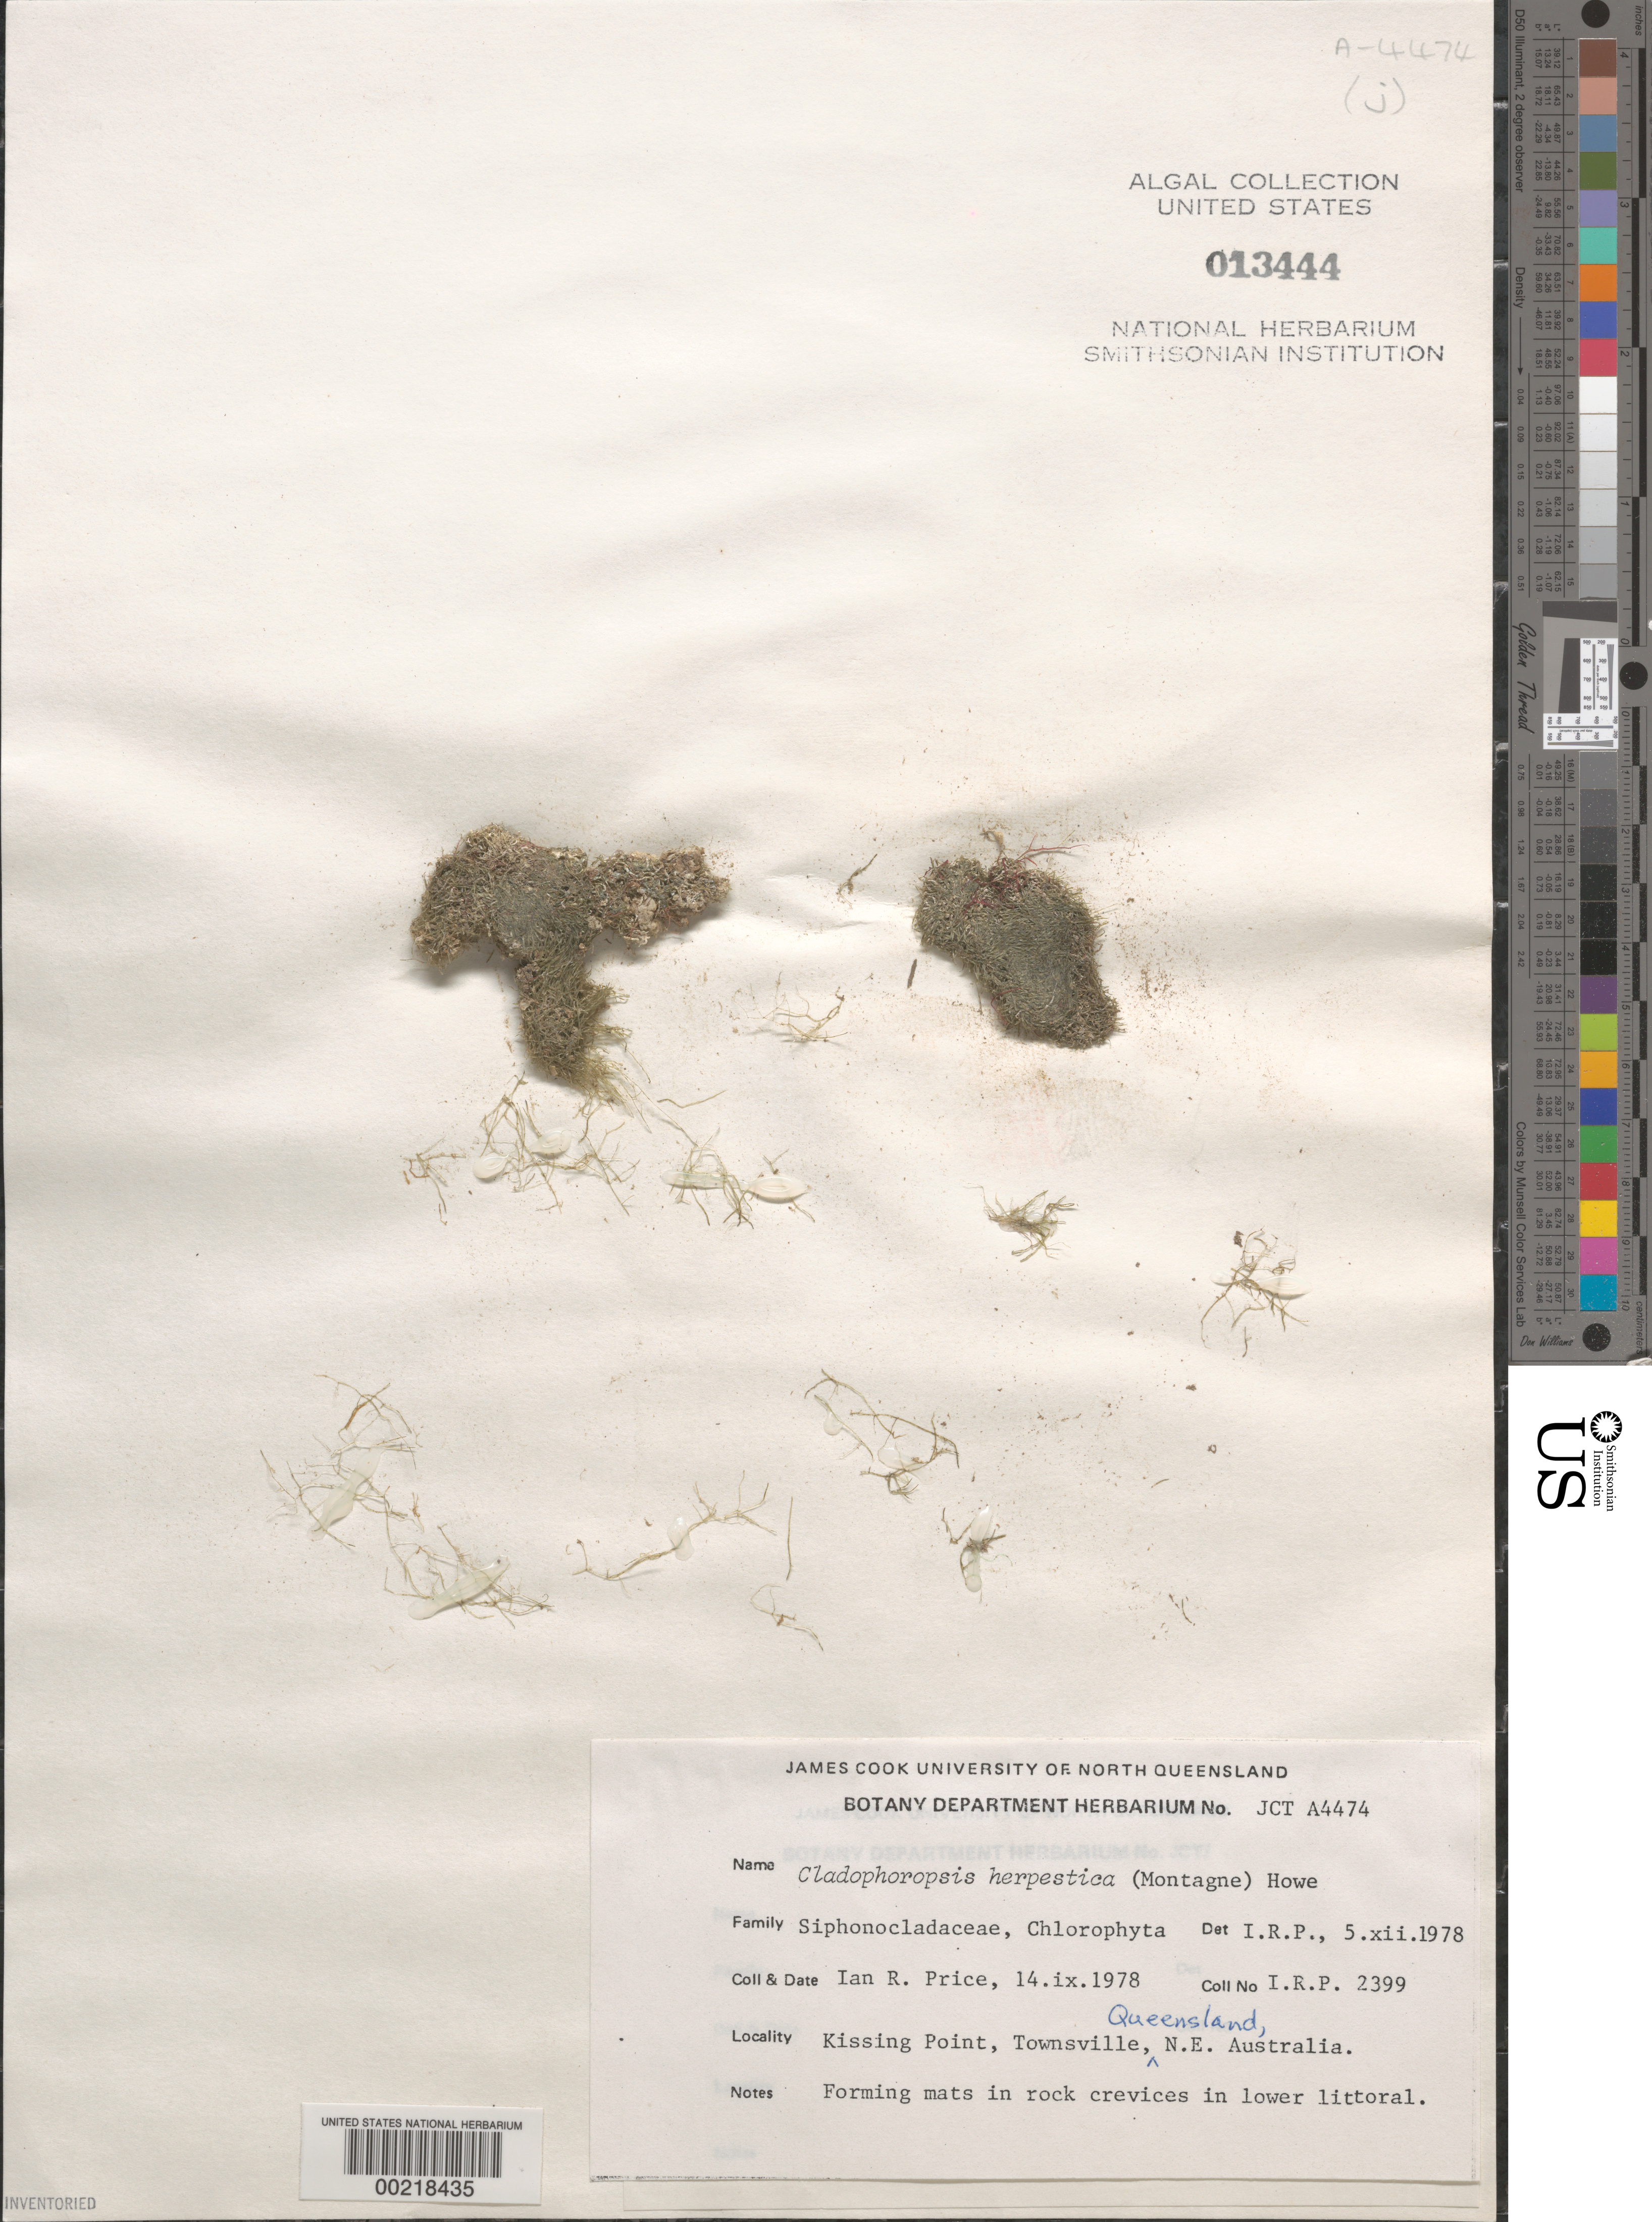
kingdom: Plantae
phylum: Chlorophyta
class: Ulvophyceae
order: Cladophorales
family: Cladophoraceae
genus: Lychaete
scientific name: Lychaete herpestica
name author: (Montagne) M.J. Wynne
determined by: Algae name updating Project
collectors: I. Price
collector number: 2399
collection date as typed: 14 Sep 1978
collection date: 1978-09-14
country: Australia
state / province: Queensland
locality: Kissing Point, Townsville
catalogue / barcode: US 13444